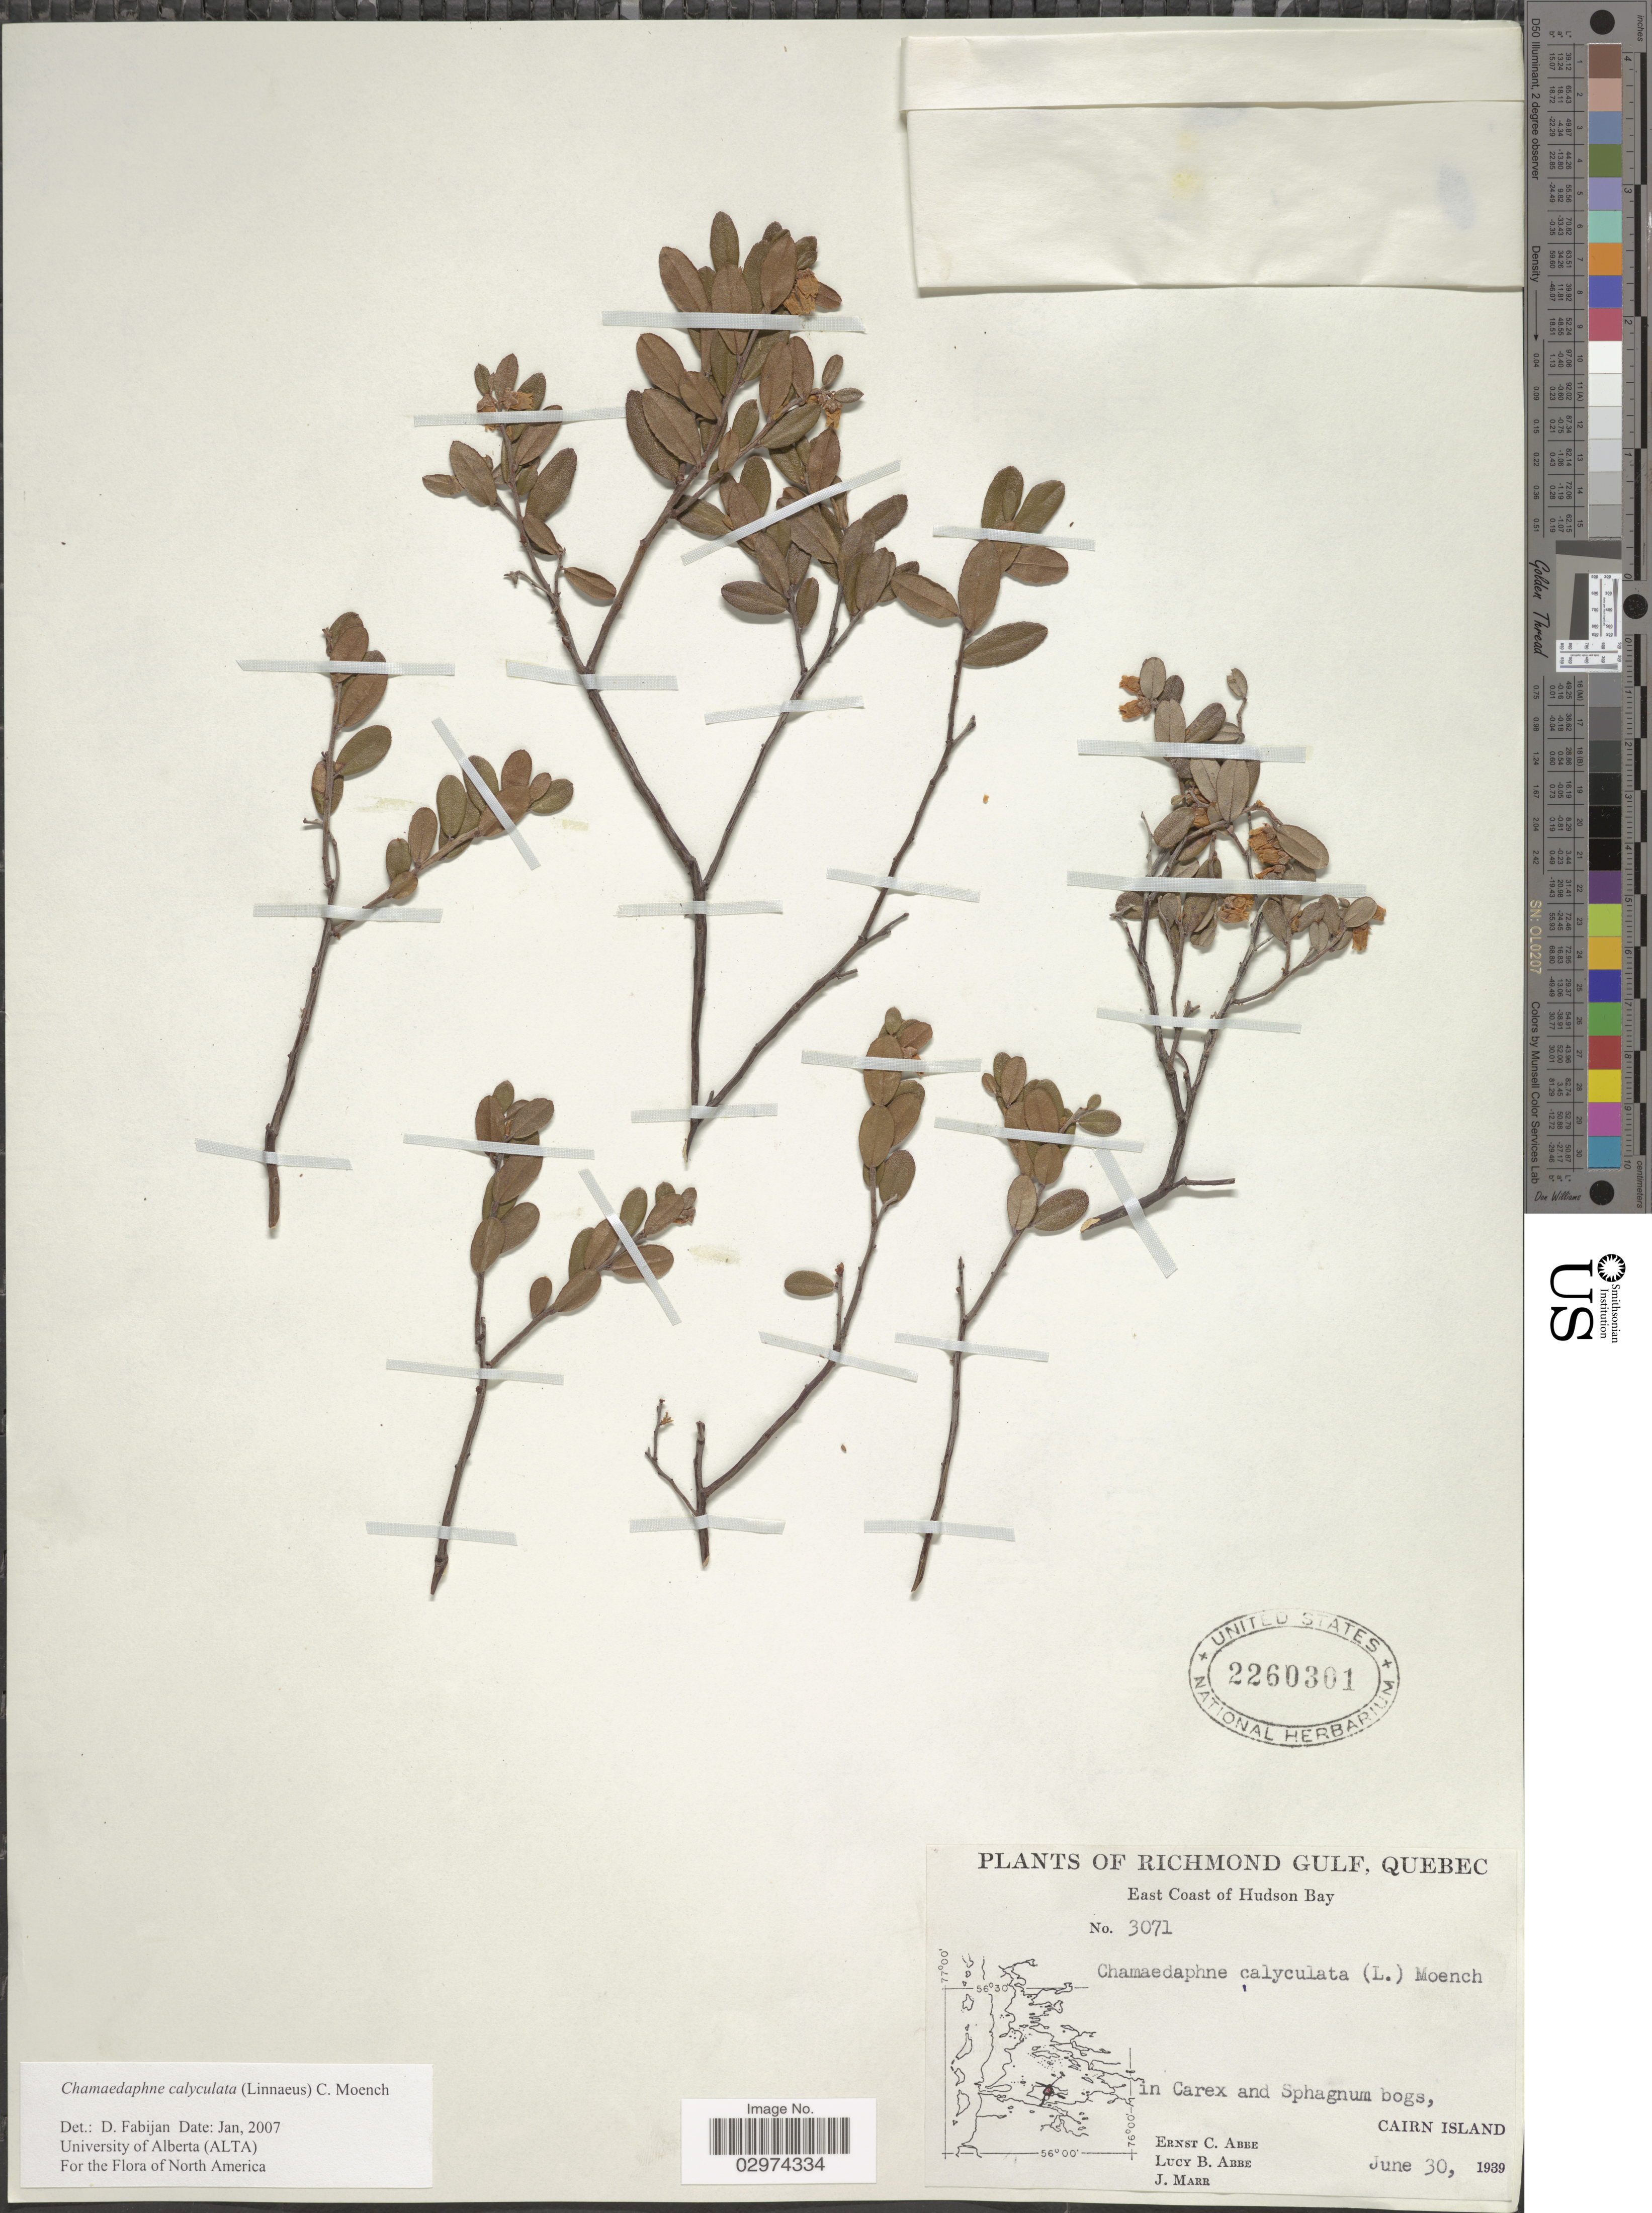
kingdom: Plantae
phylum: Tracheophyta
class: Magnoliopsida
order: Ericales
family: Ericaceae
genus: Chamaedaphne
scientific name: Chamaedaphne calyculata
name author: (L.) Moench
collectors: E. C. Abbe, L. B. Abbe & J. Marr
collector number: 3071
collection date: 1939-06-30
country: Canada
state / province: Quebec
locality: Richmond Gulf. East Coast of Hudson Bay. Cairn Island.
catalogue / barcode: US 2260301